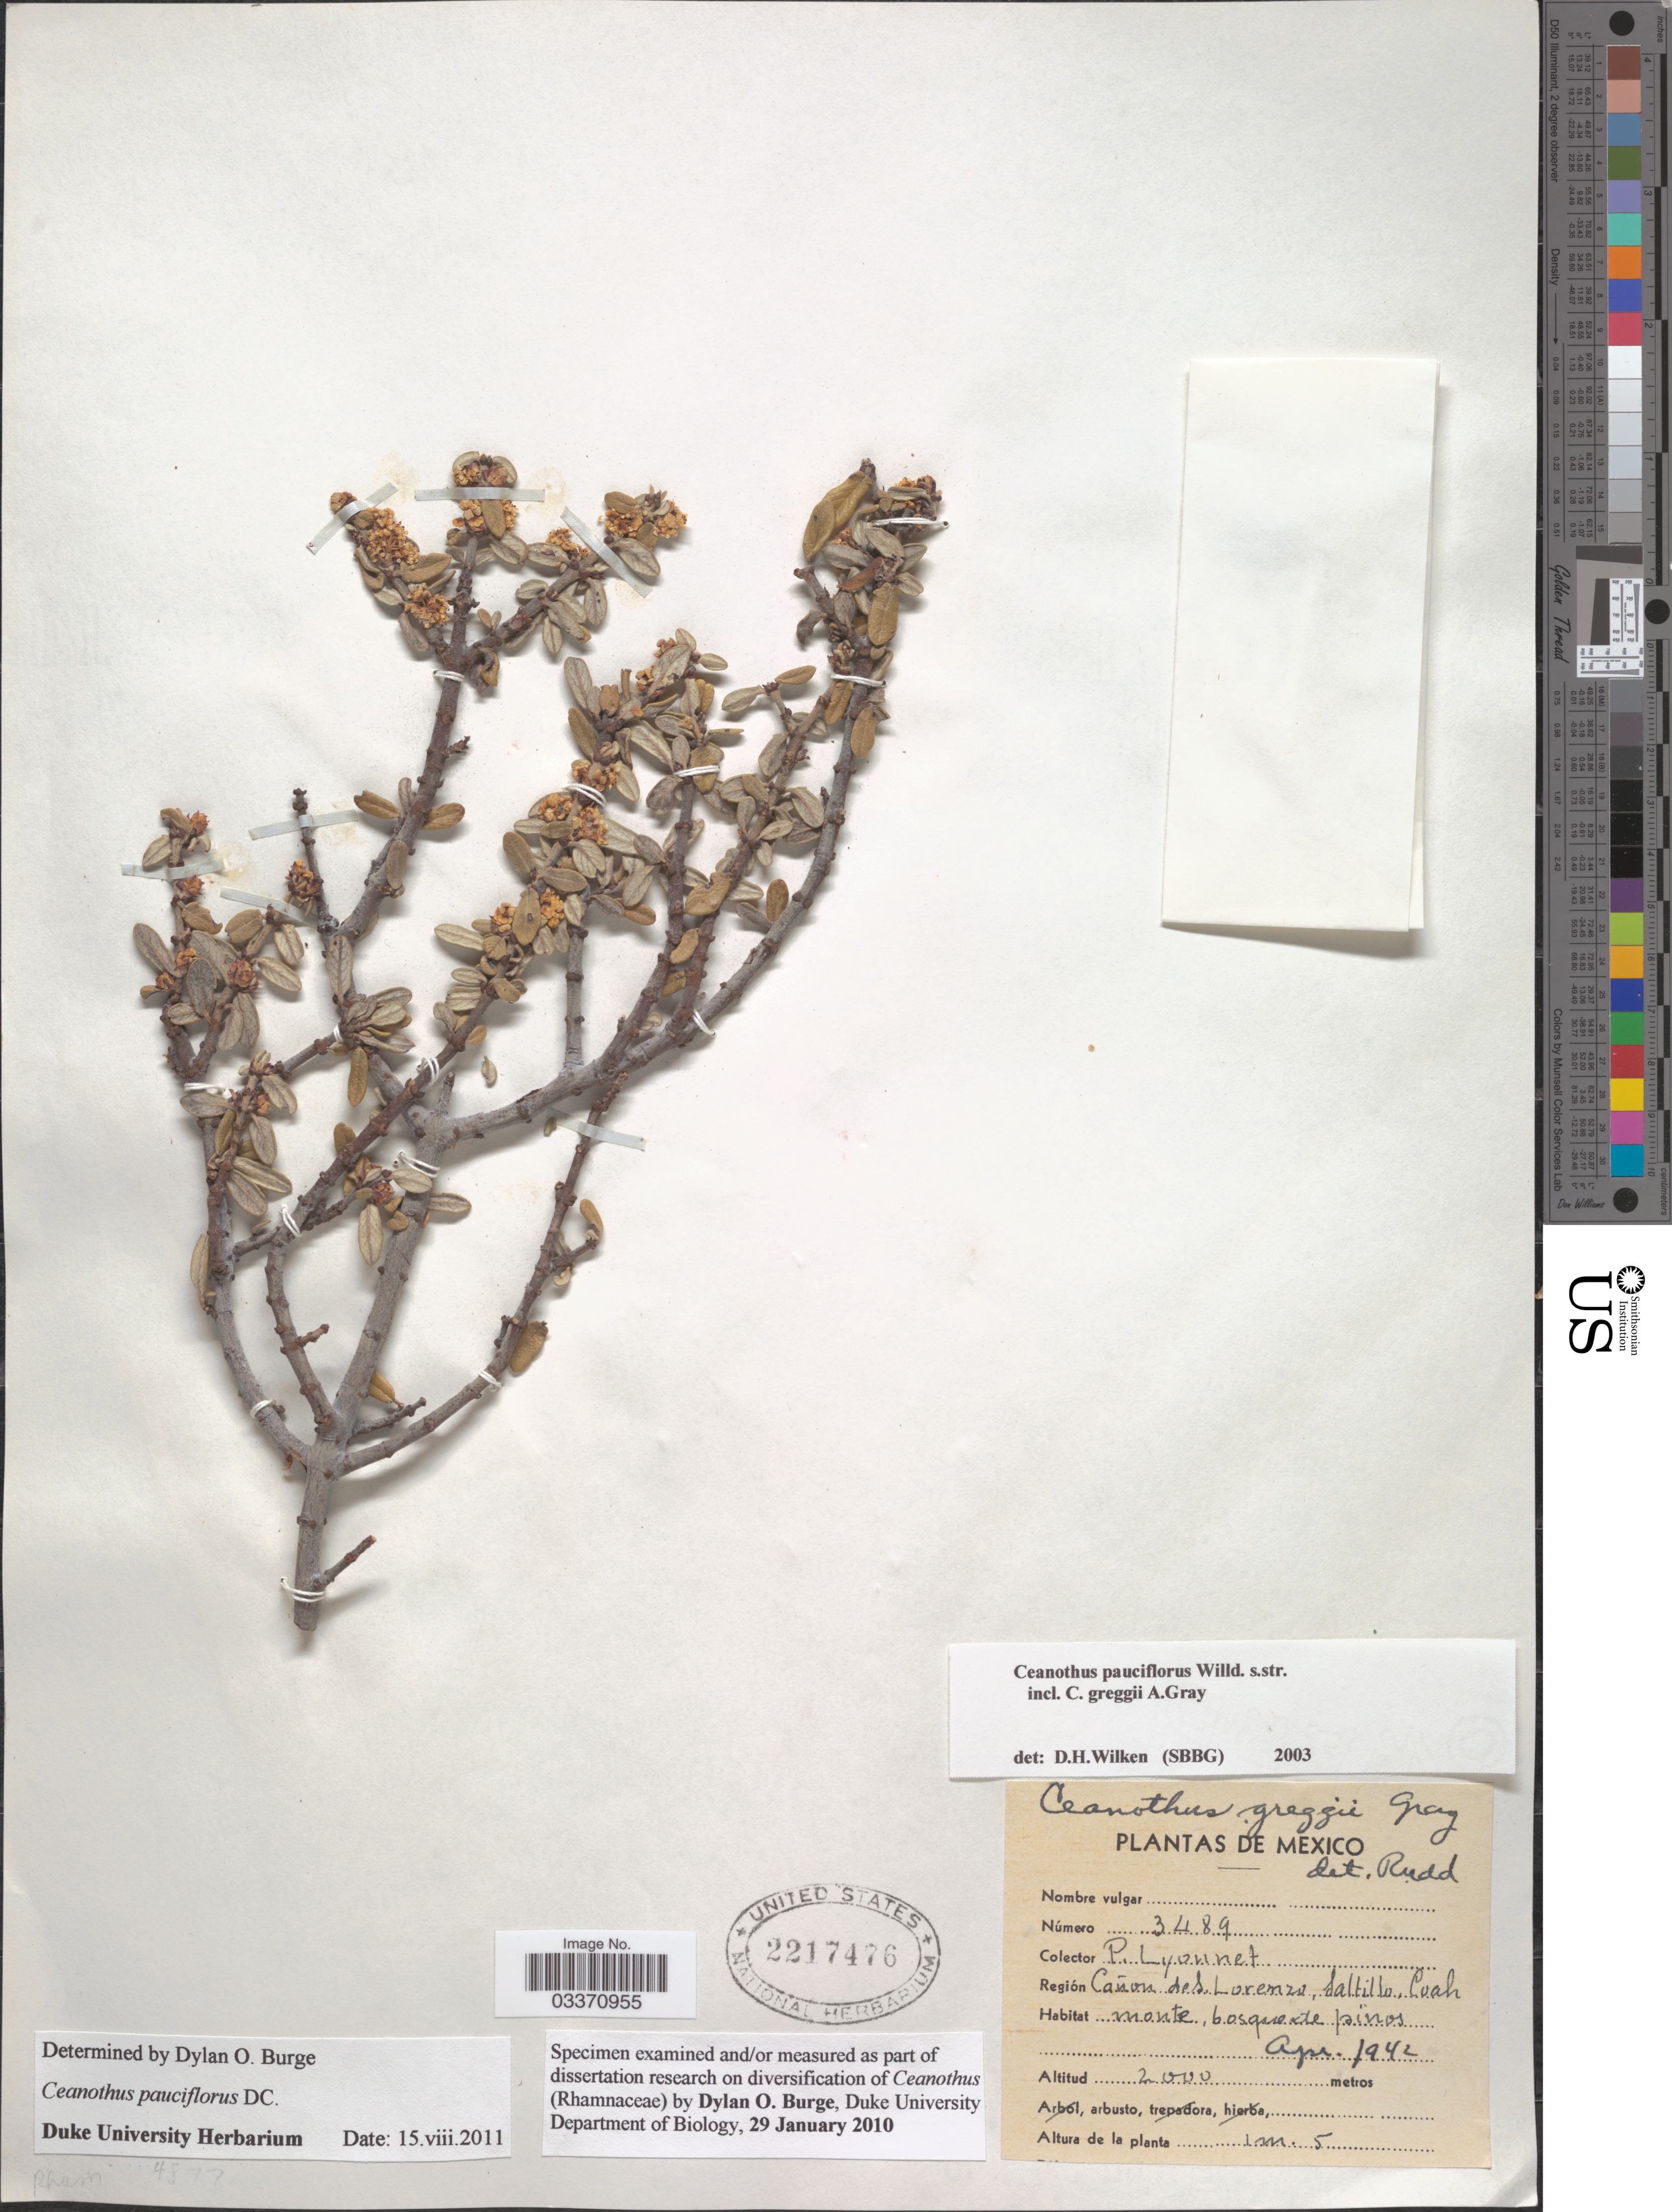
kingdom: Plantae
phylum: Tracheophyta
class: Magnoliopsida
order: Rosales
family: Rhamnaceae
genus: Ceanothus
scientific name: Ceanothus pauciflorus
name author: DC.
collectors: P. Lyonnet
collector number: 3489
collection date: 1942-04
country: Mexico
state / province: Coahuila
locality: Región Cañon des Lorenzo, Saltillo.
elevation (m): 2000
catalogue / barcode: US 2217476